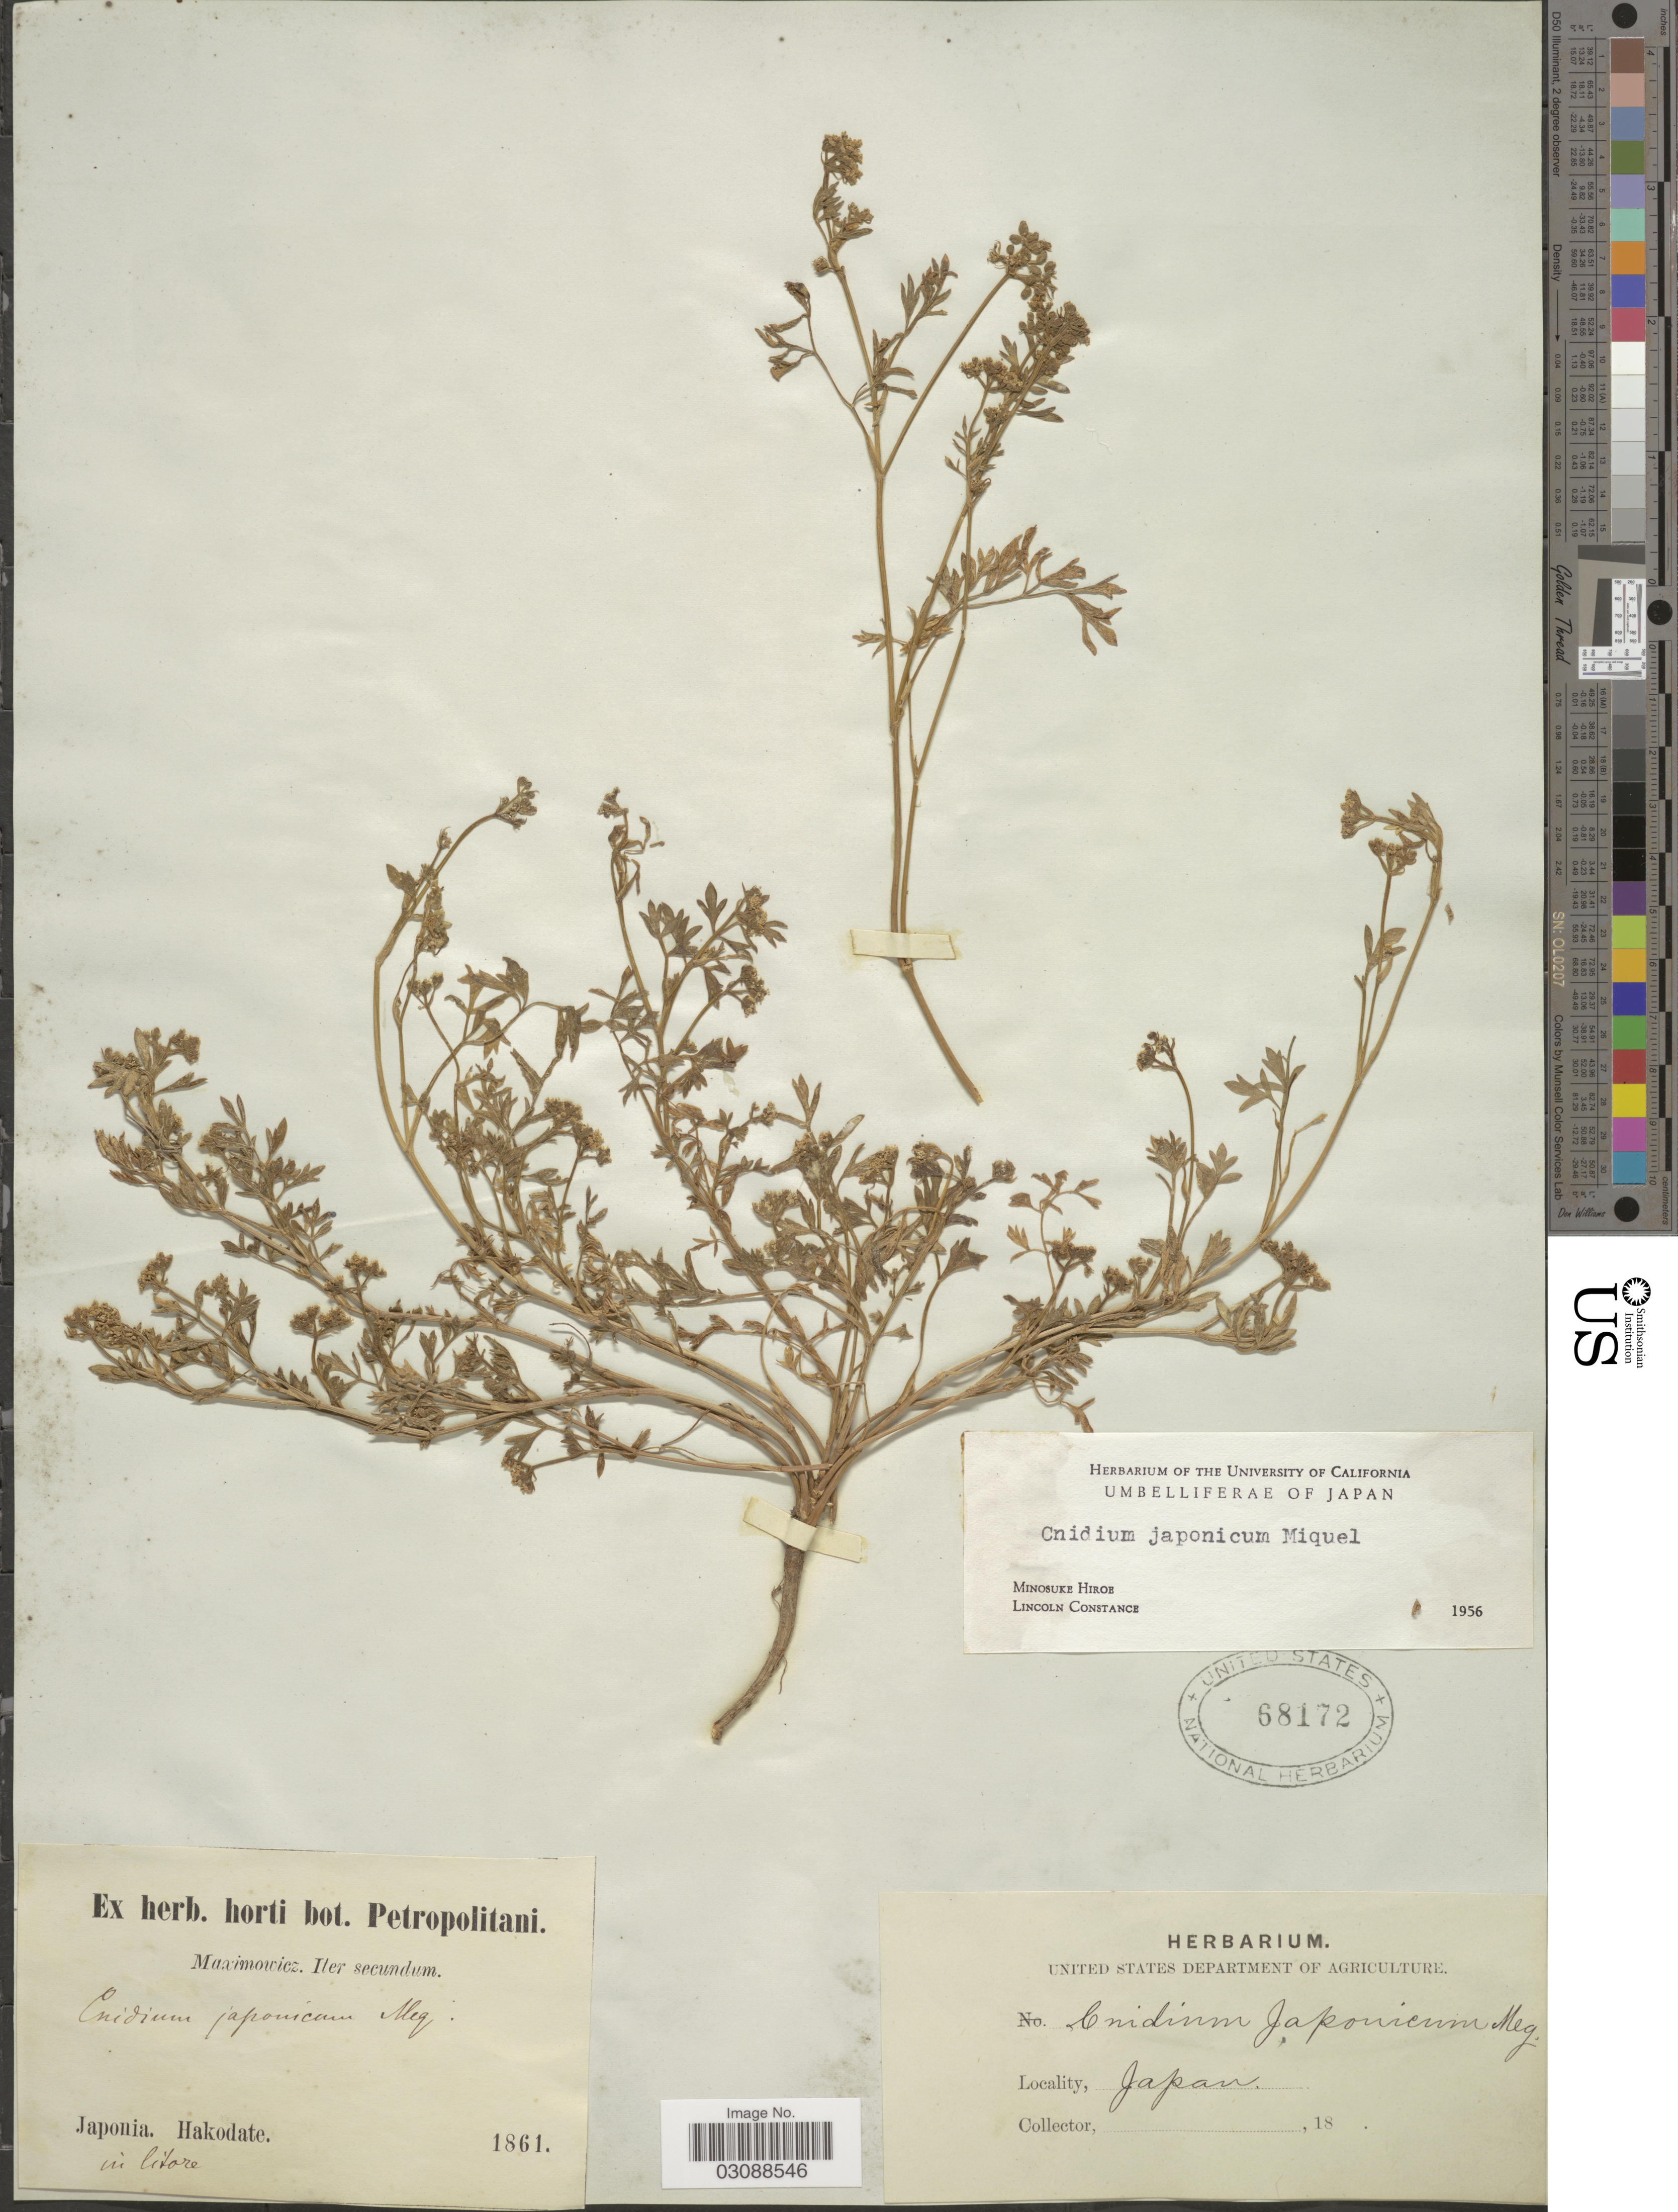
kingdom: Plantae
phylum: Tracheophyta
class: Magnoliopsida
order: Apiales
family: Apiaceae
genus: Cnidium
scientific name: Cnidium japonicum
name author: Miq.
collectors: -. Maximowicz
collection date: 1861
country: Japan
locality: Hakodate, in litore.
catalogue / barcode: US 68172